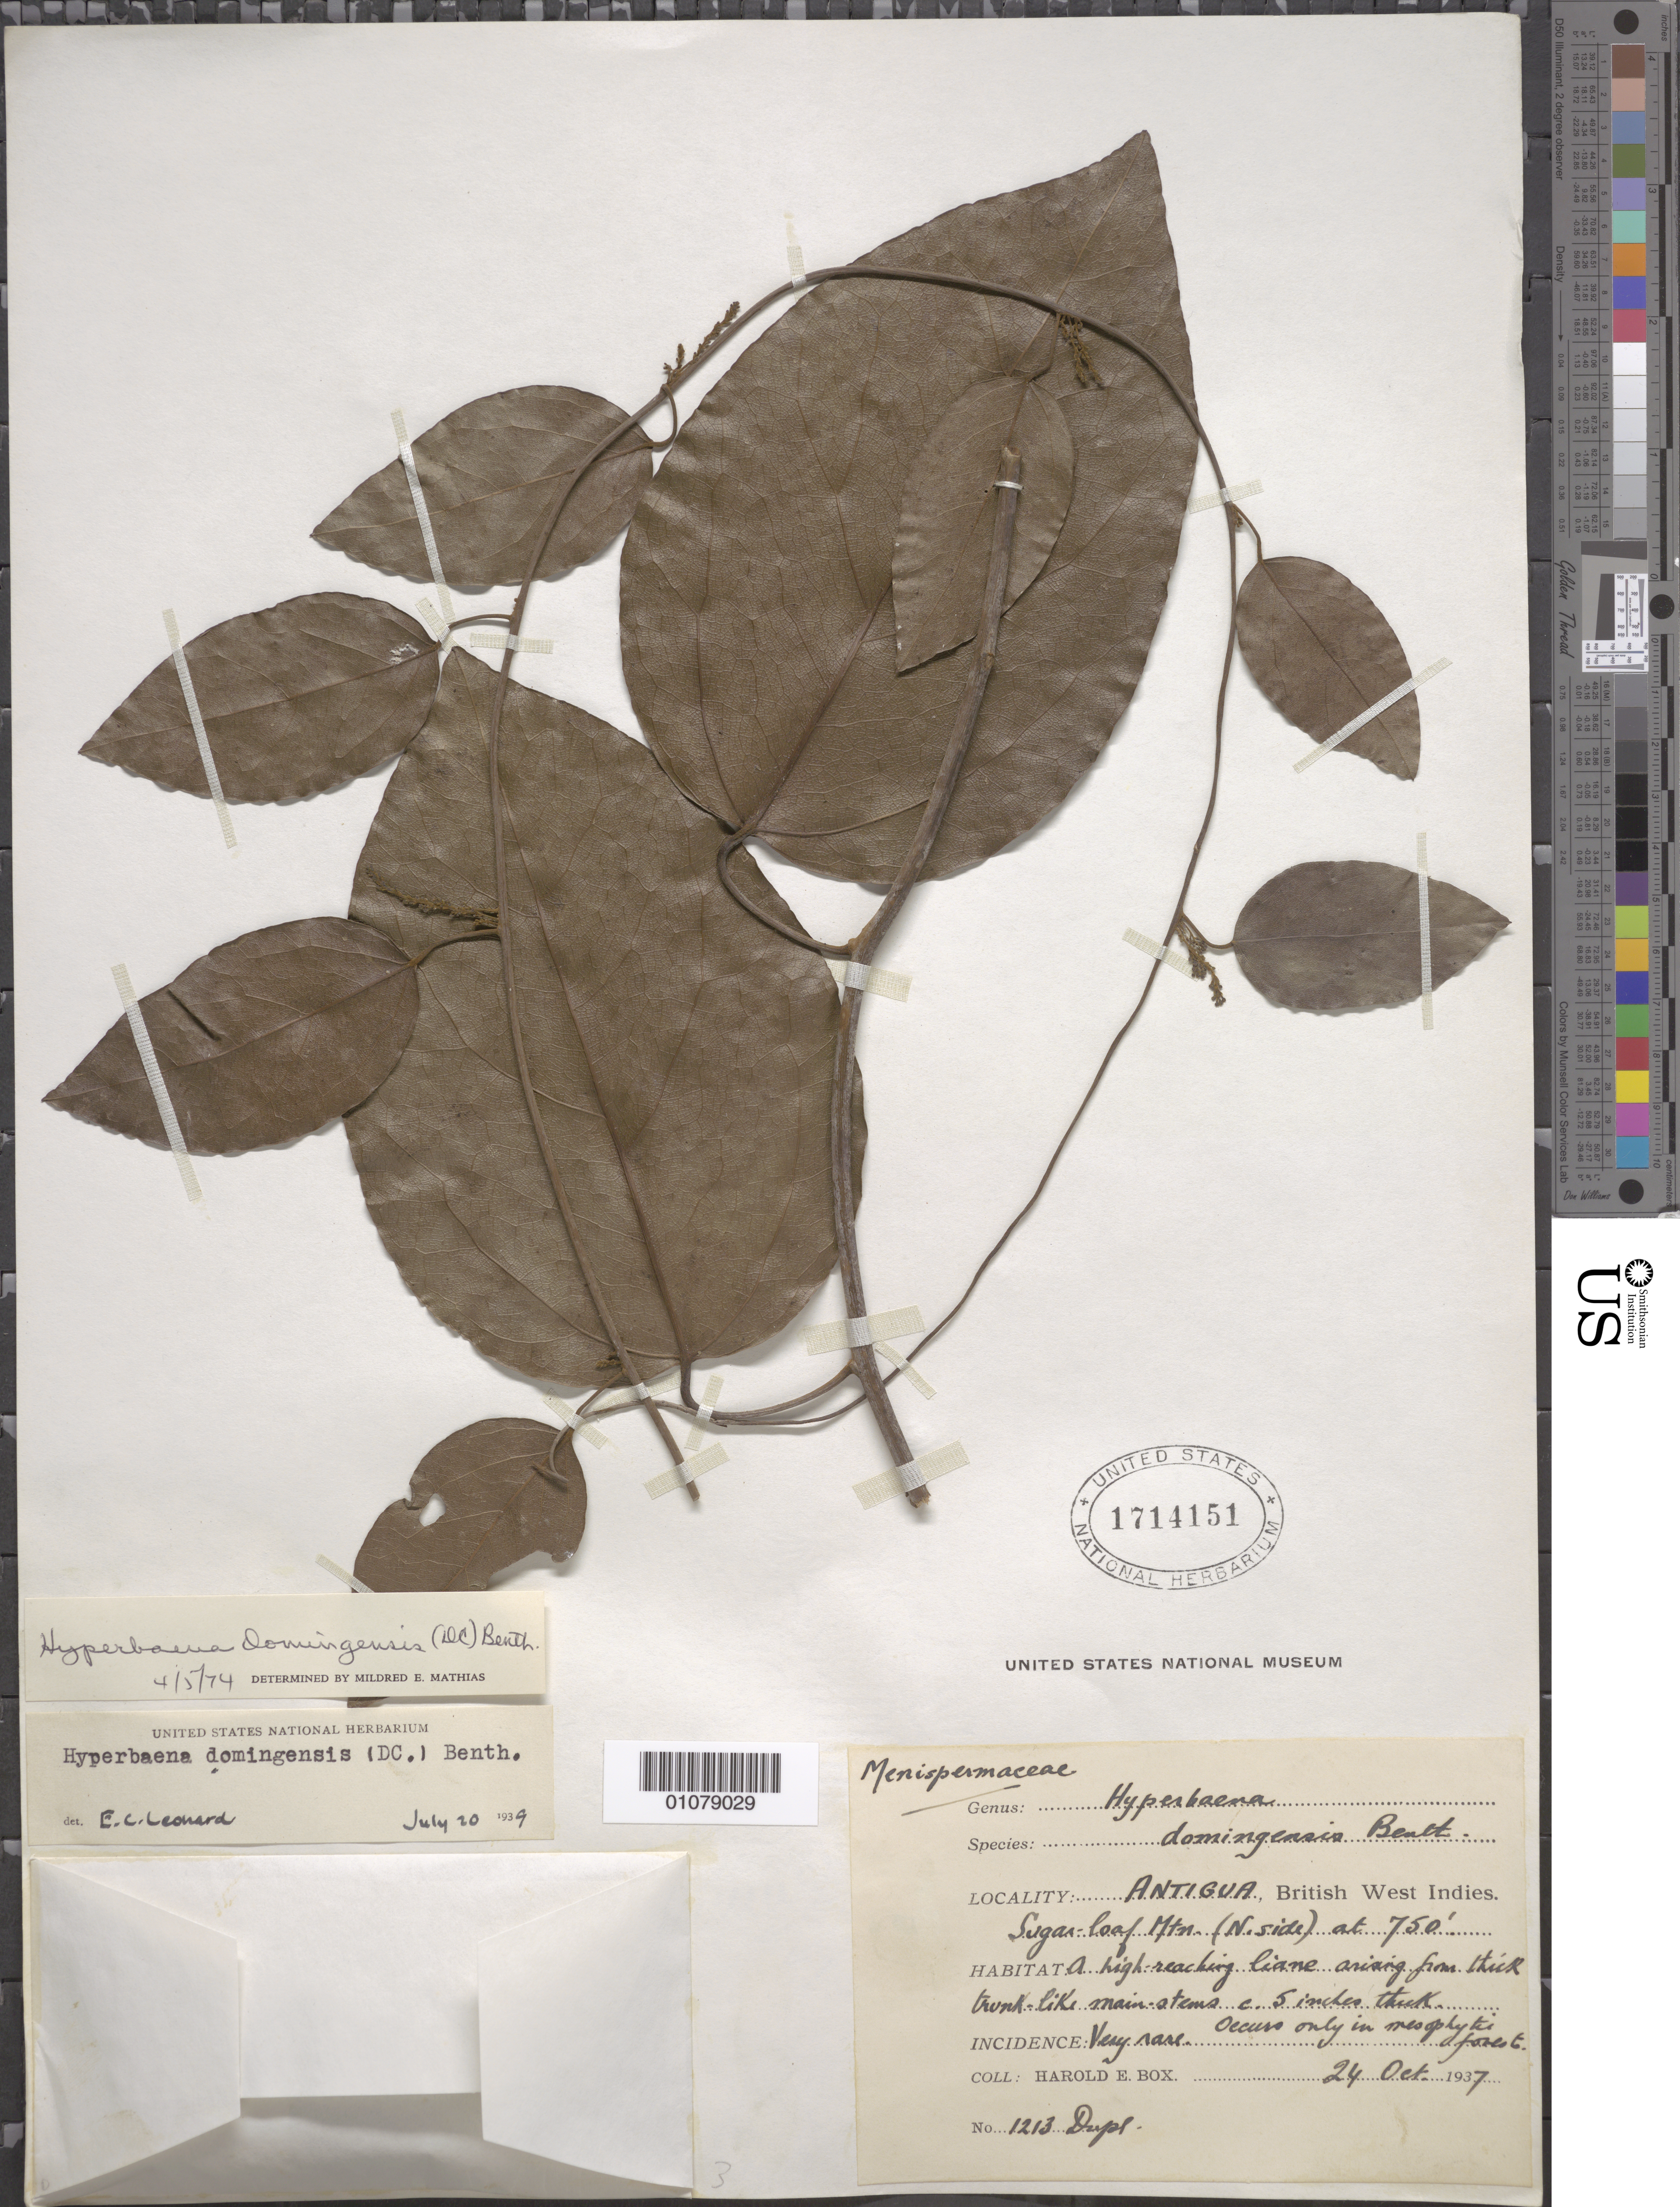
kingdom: Plantae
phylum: Tracheophyta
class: Magnoliopsida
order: Ranunculales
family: Menispermaceae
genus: Hyperbaena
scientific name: Hyperbaena domingensis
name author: (DC.) Benth.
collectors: H. E. Box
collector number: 1213 Dupl.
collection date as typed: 24 Oct 1937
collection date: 1937-10-24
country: Antigua and Barbuda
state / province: Saint Paul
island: Antigua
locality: Sugar loaf Mtn. (N side)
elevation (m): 229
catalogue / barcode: US 1714151